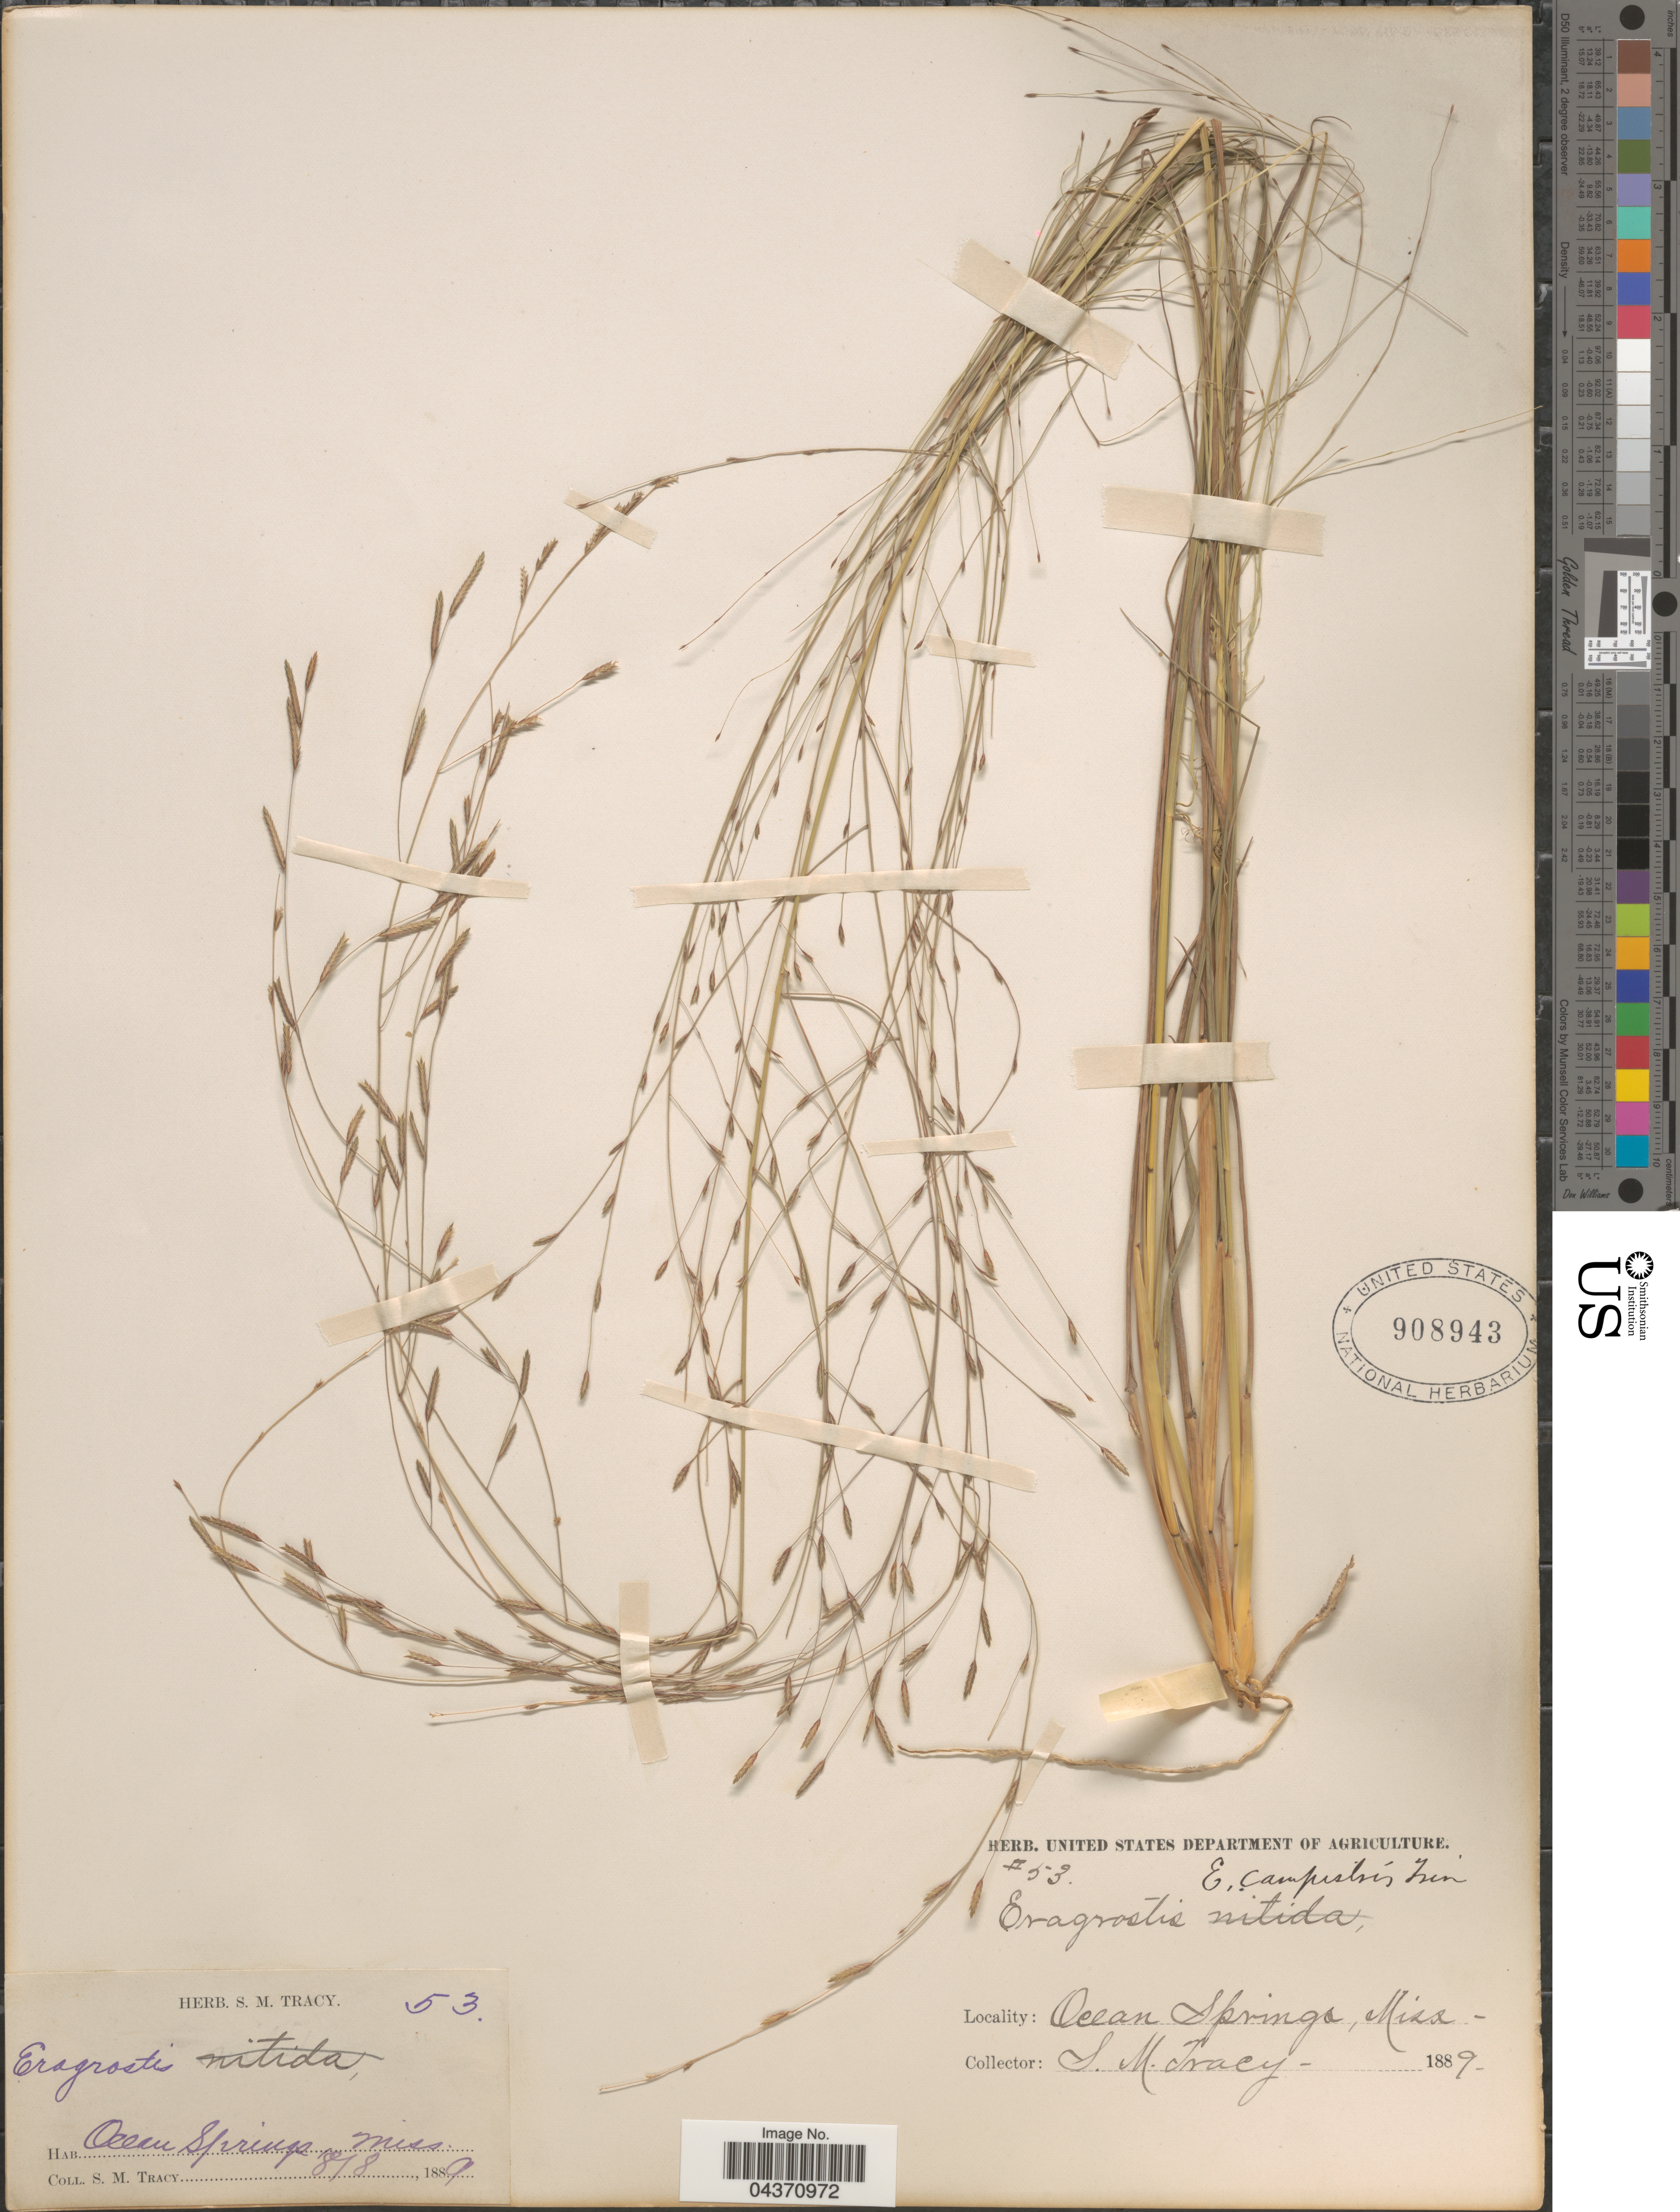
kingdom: Plantae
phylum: Tracheophyta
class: Liliopsida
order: Poales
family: Poaceae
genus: Eragrostis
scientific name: Eragrostis refracta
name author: (Muhl.) Scribn.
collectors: S. M. Tracy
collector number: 53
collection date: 1889-08-08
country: United States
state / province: Mississippi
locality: Ocean Springs.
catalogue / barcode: US 908943